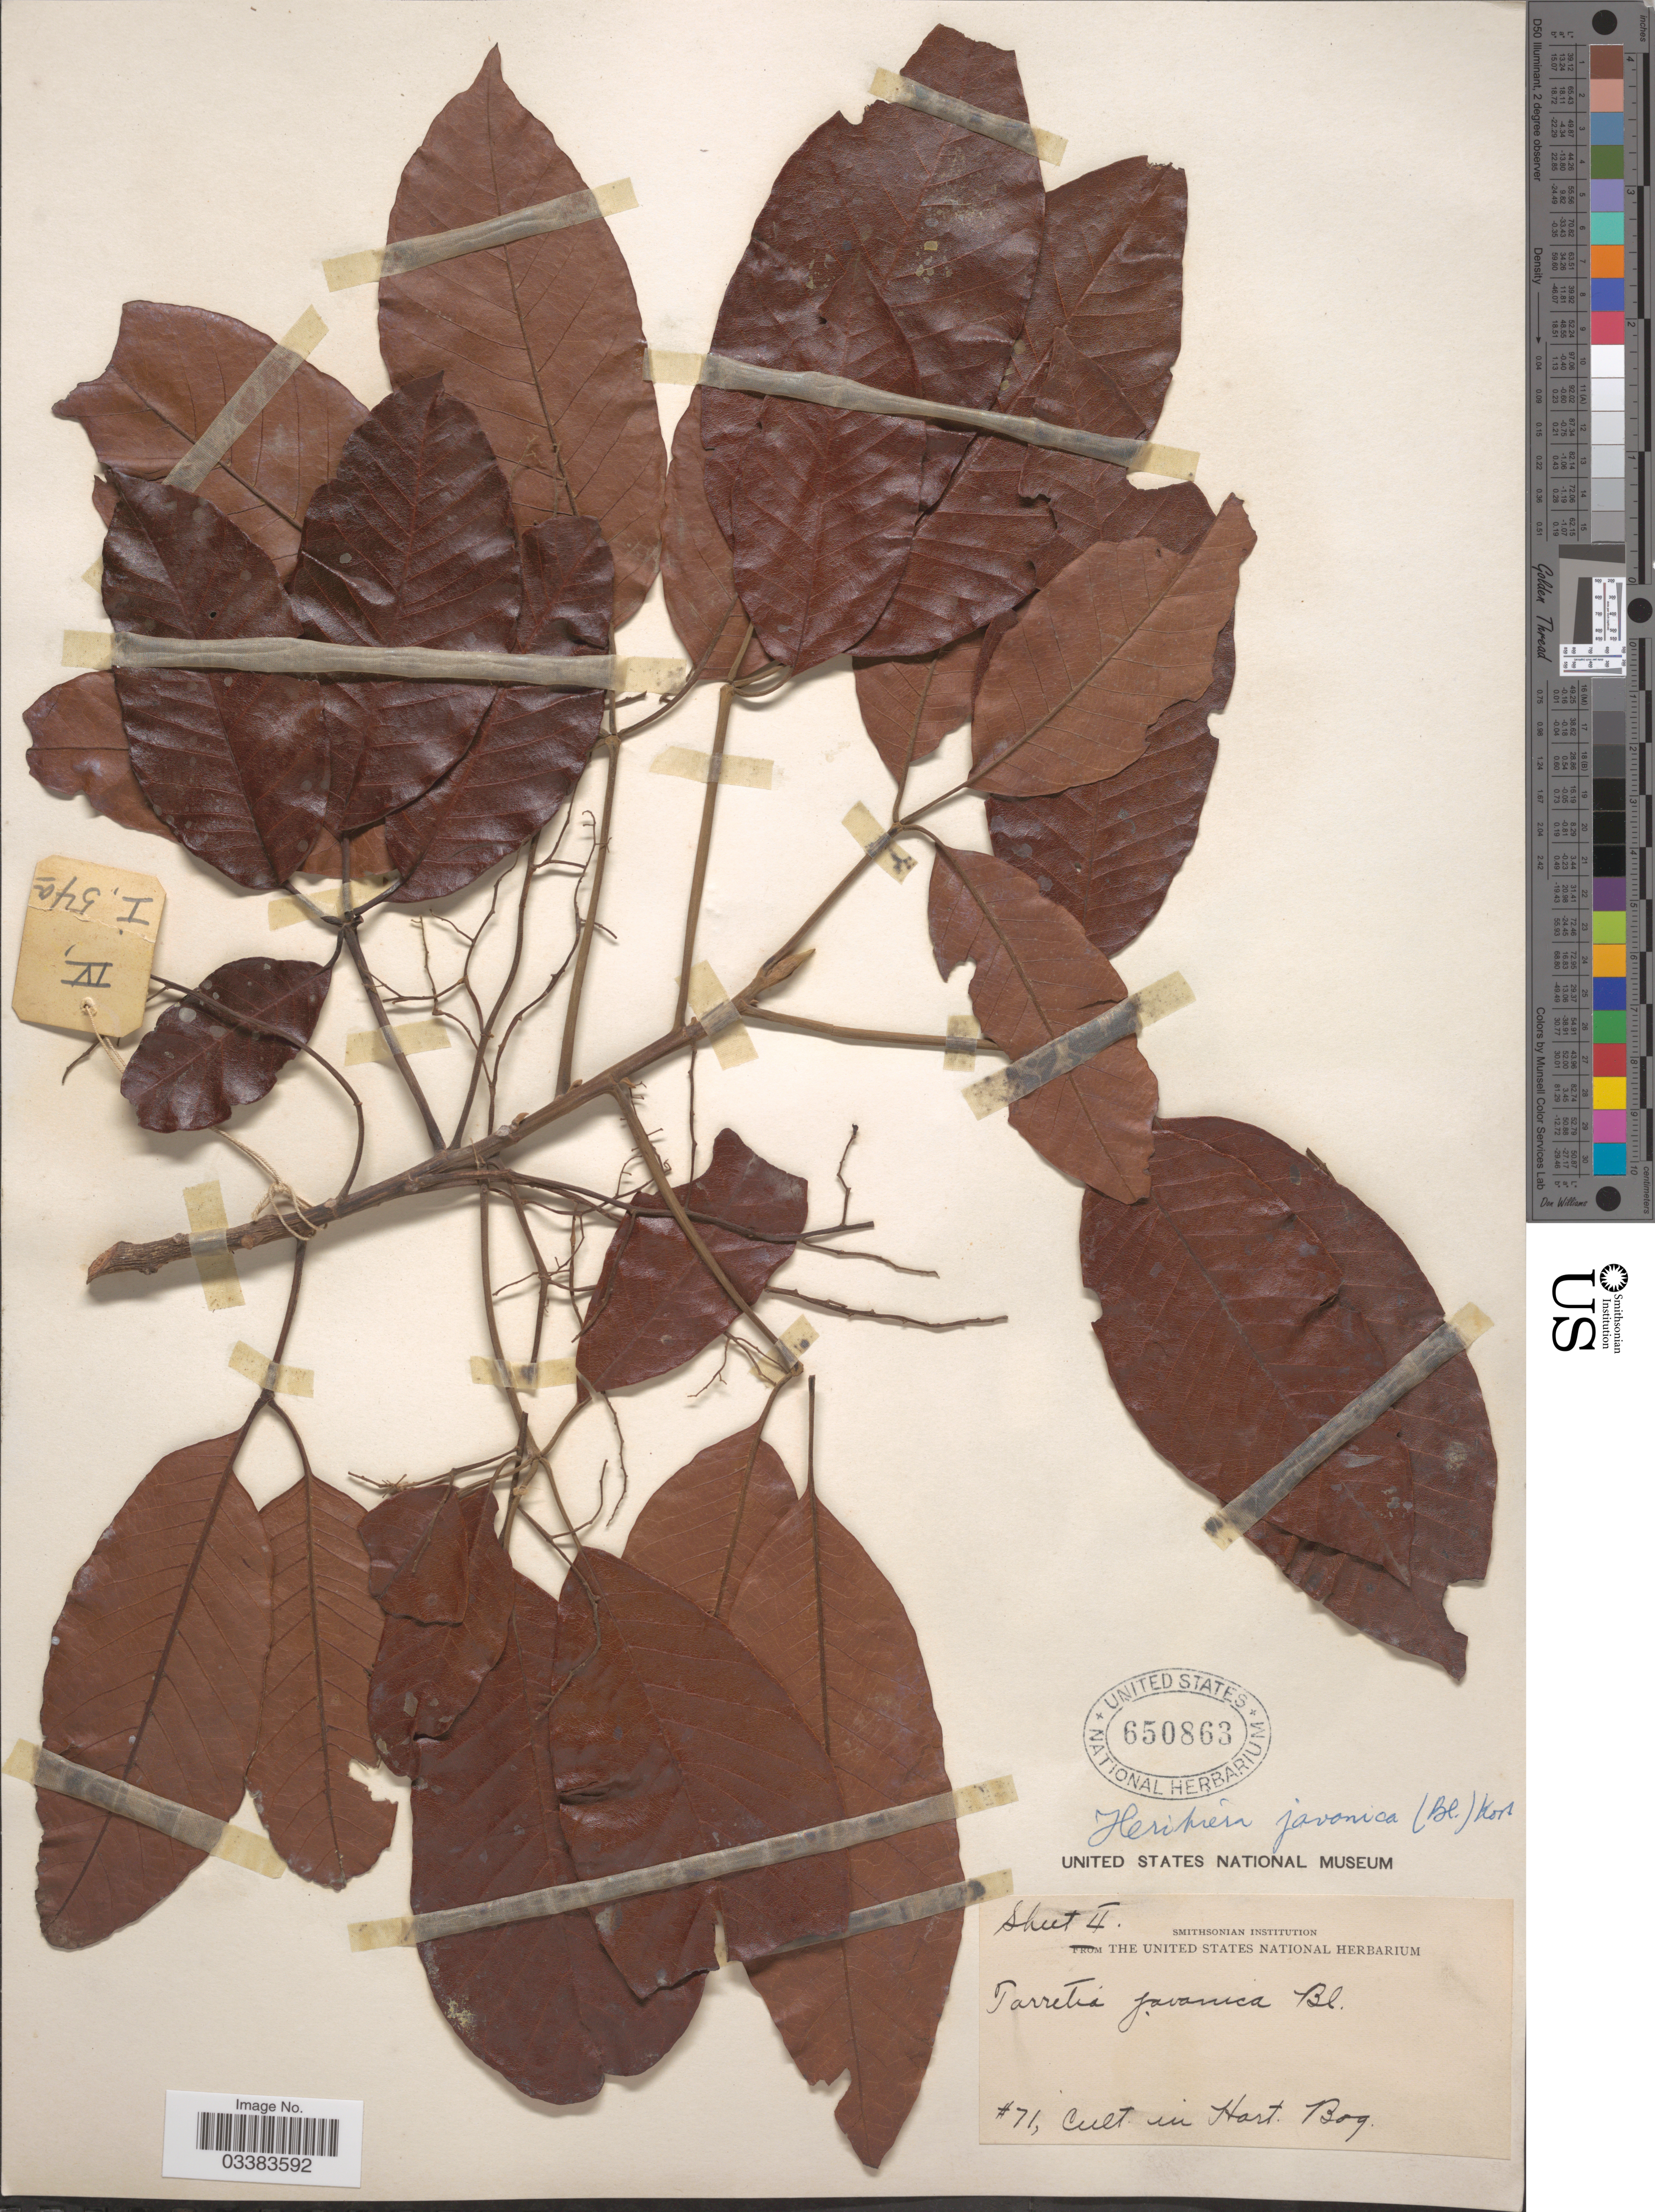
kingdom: Plantae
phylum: Tracheophyta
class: Magnoliopsida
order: Malvales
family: Malvaceae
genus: Heritiera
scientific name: Heritiera javanica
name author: (Blume) Kosterm.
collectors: ex herb. United States National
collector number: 71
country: United States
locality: Cult. in Hort. Bog.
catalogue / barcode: US 650863